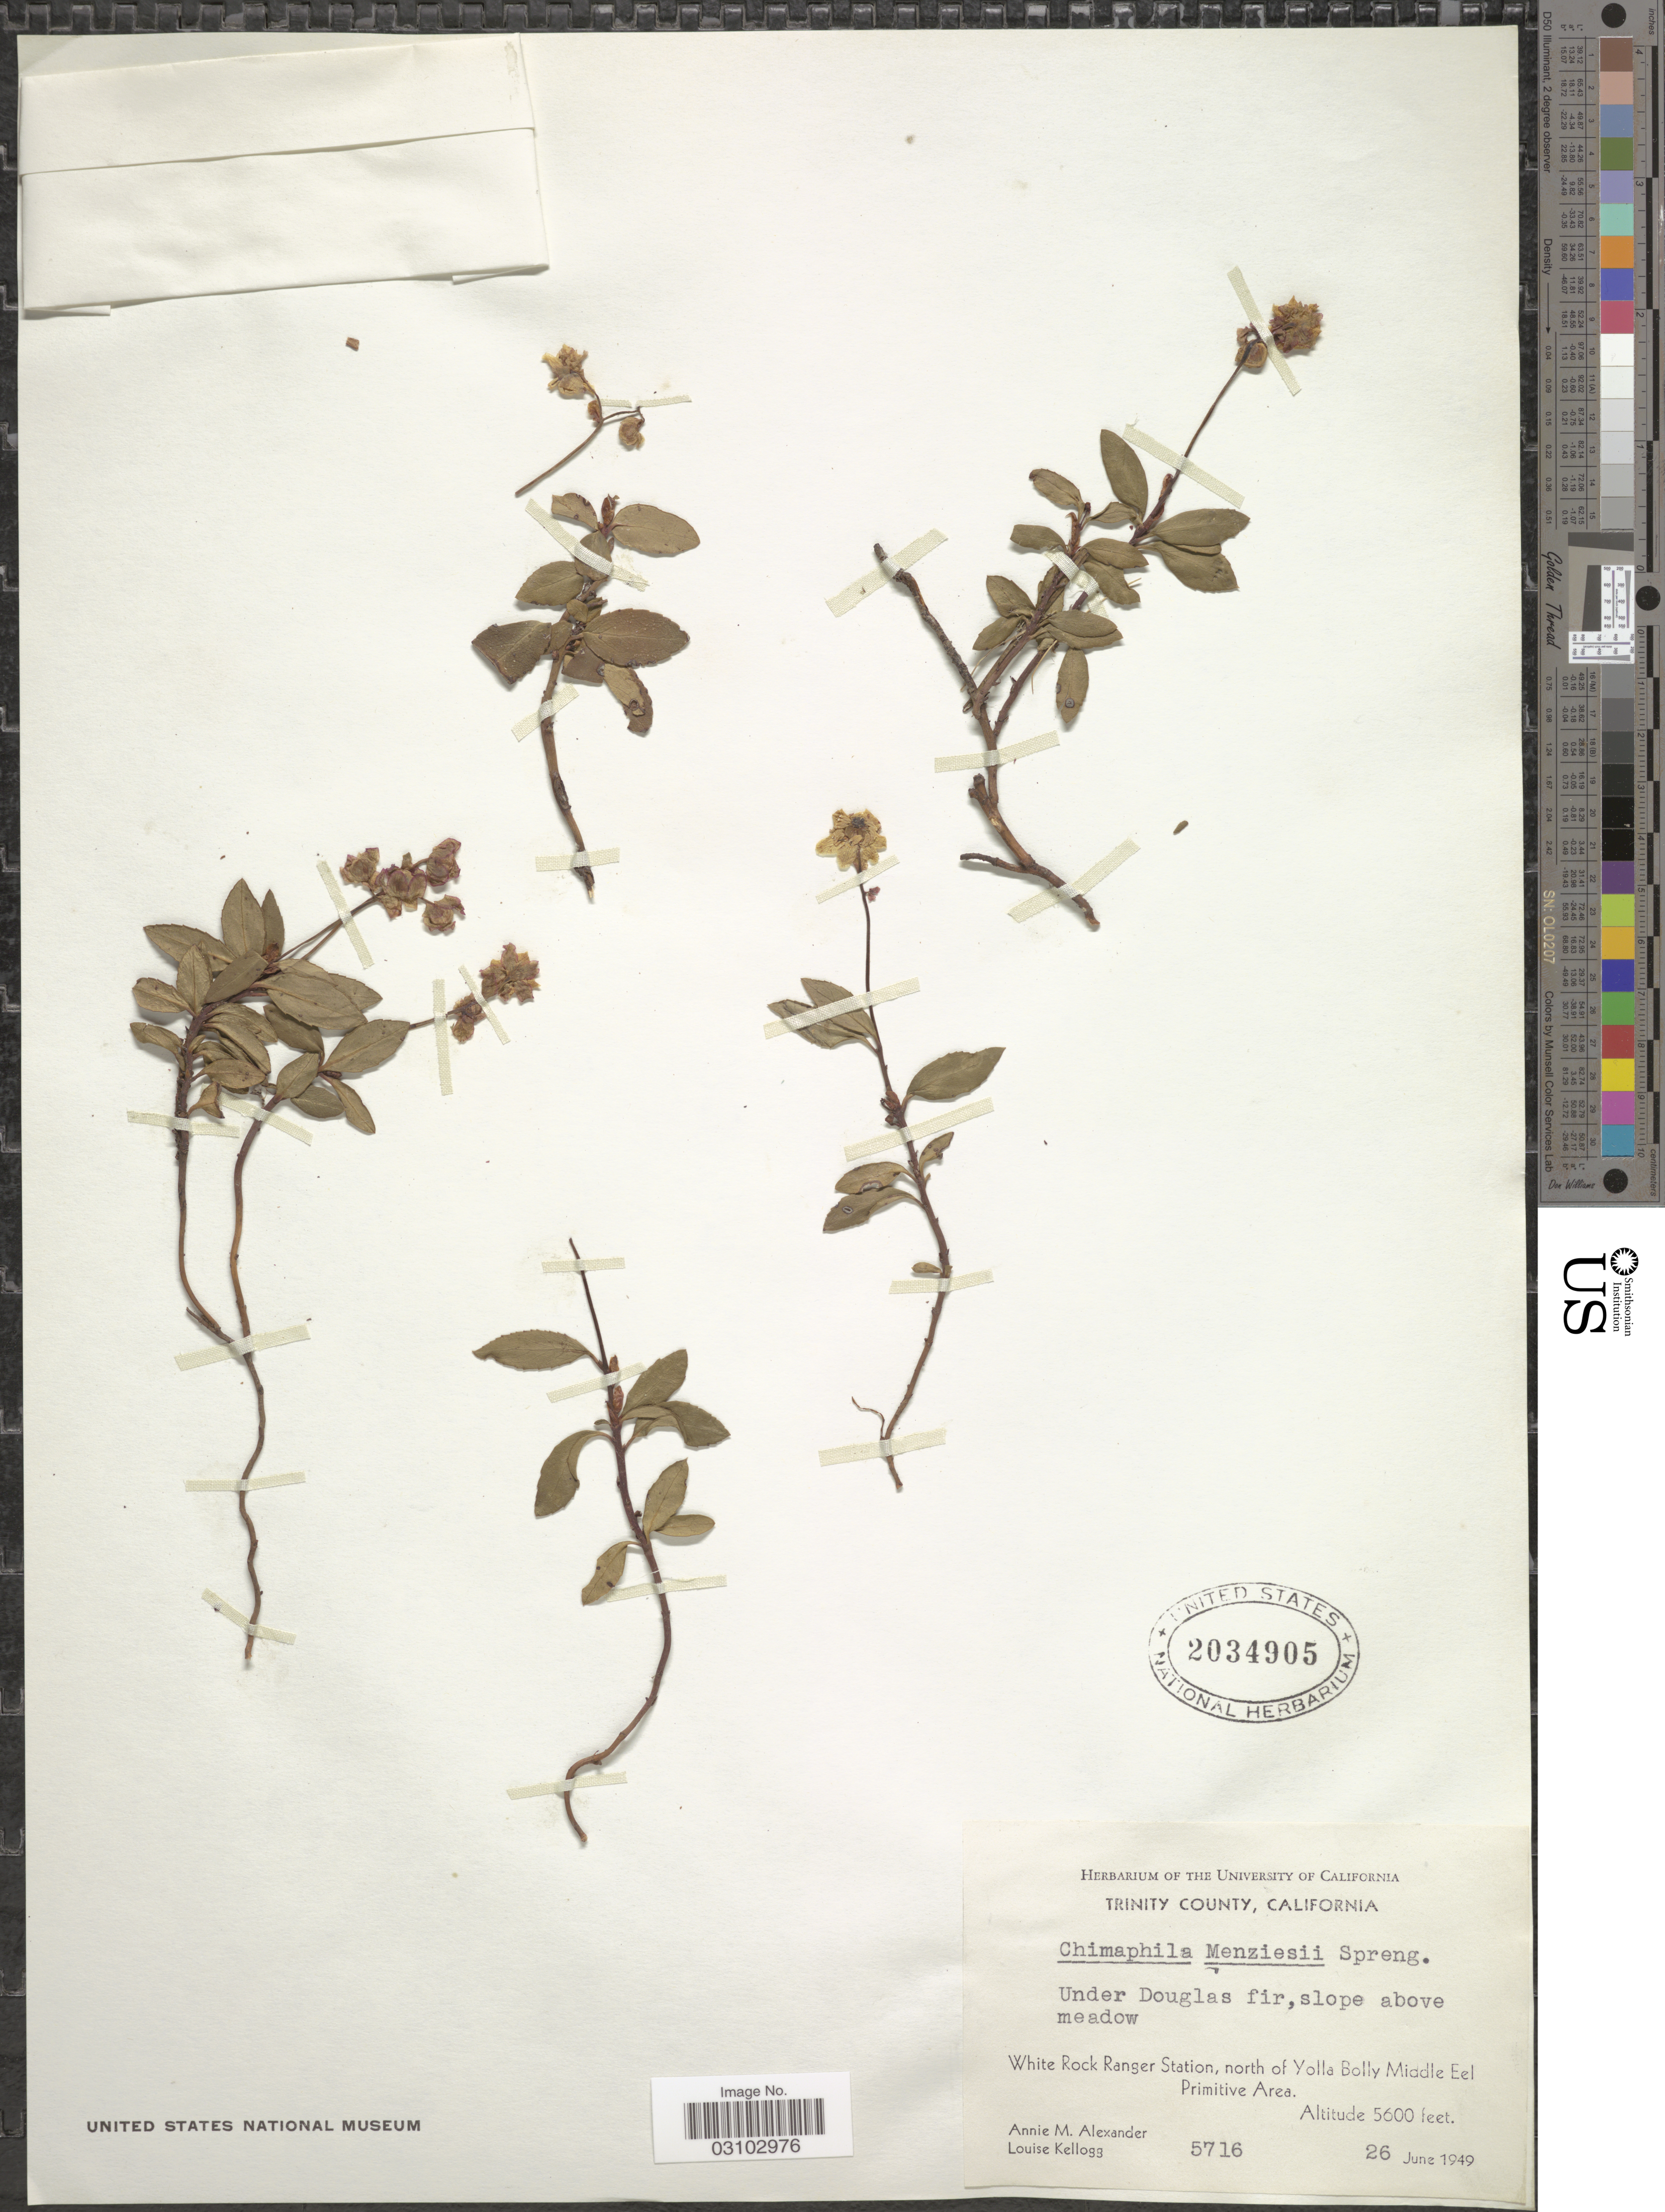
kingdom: Plantae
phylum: Tracheophyta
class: Magnoliopsida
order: Ericales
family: Ericaceae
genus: Chimaphila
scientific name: Chimaphila menziesii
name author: (R. Br. ex G. Don) Spreng.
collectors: A. M. Alexander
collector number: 5716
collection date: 1949-06-26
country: United States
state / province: California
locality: Under Douglas fir, slope above meadow. White Rock Ranger Station, north of Yolla Bolly Middle Eel Primitive Area.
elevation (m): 1707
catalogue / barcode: US 2034905